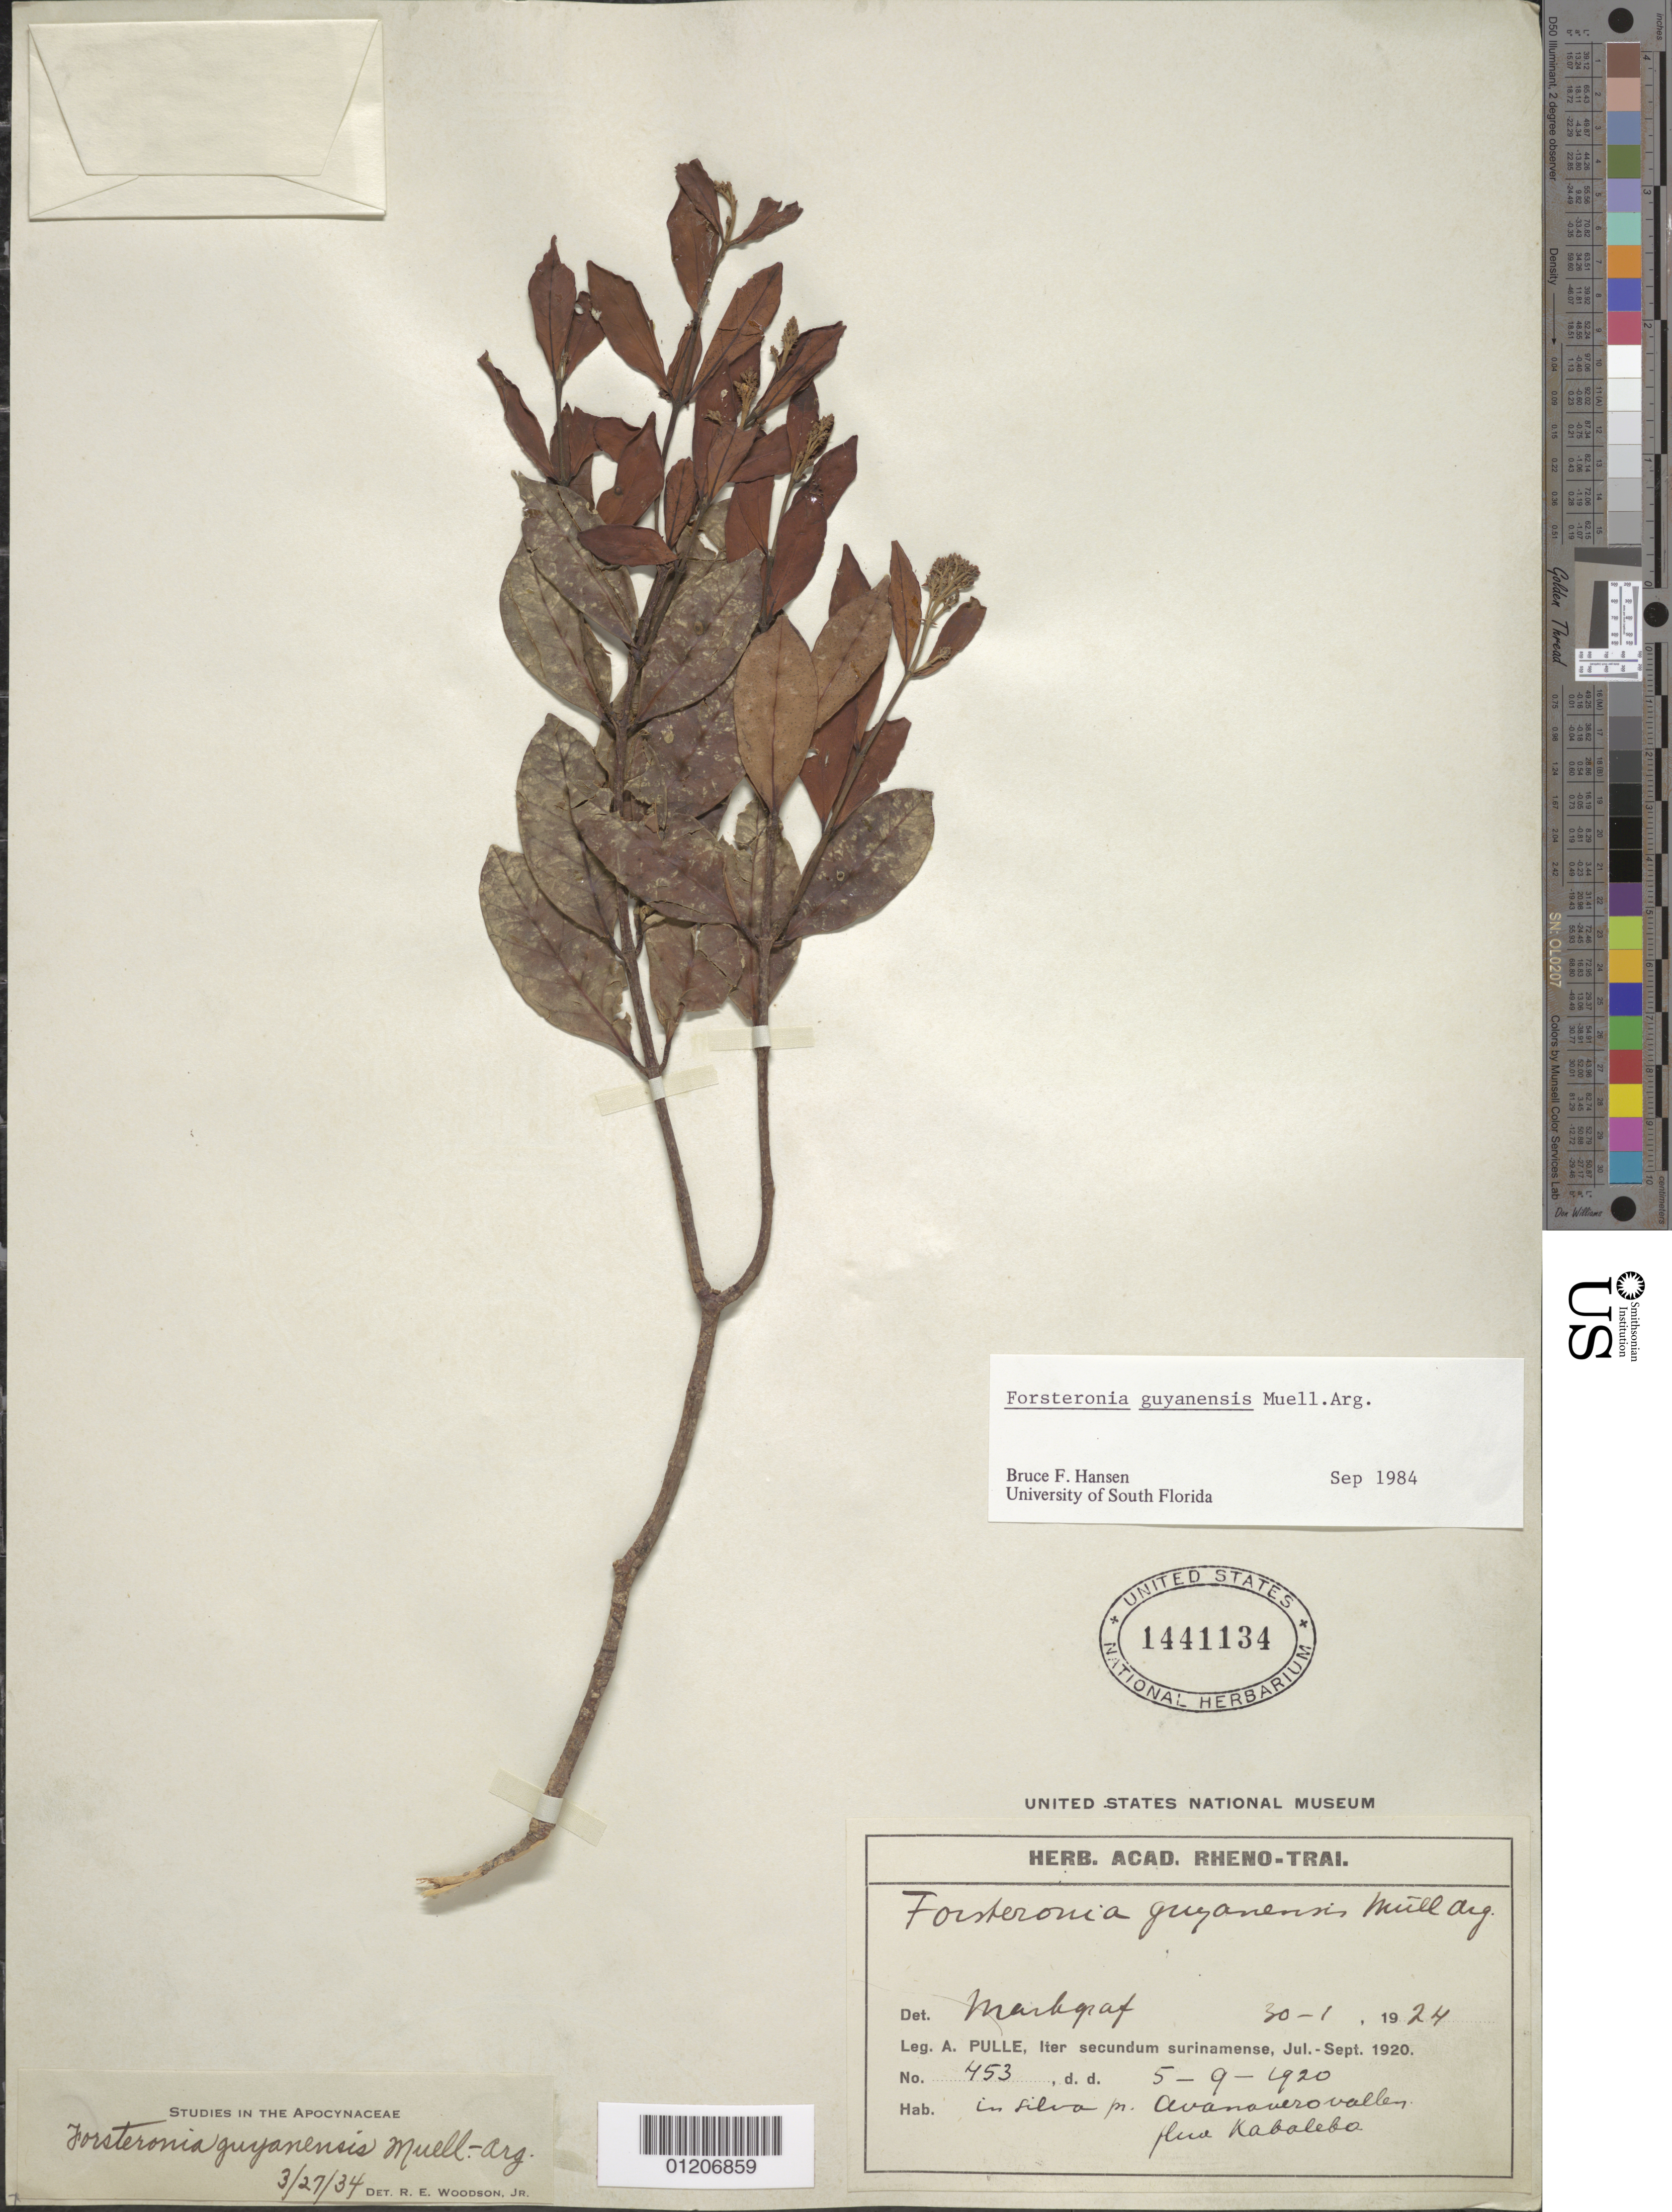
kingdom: Plantae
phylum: Tracheophyta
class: Magnoliopsida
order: Gentianales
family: Apocynaceae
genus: Forsteronia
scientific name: Forsteronia guyanensis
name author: Müll. Arg.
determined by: Hansen, B.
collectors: A. A. Pulle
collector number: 453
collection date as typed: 5-9-1920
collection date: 1920-09-05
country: Suriname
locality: Avanavero valley, fluv Kabalebo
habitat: Forest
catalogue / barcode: US 1441134